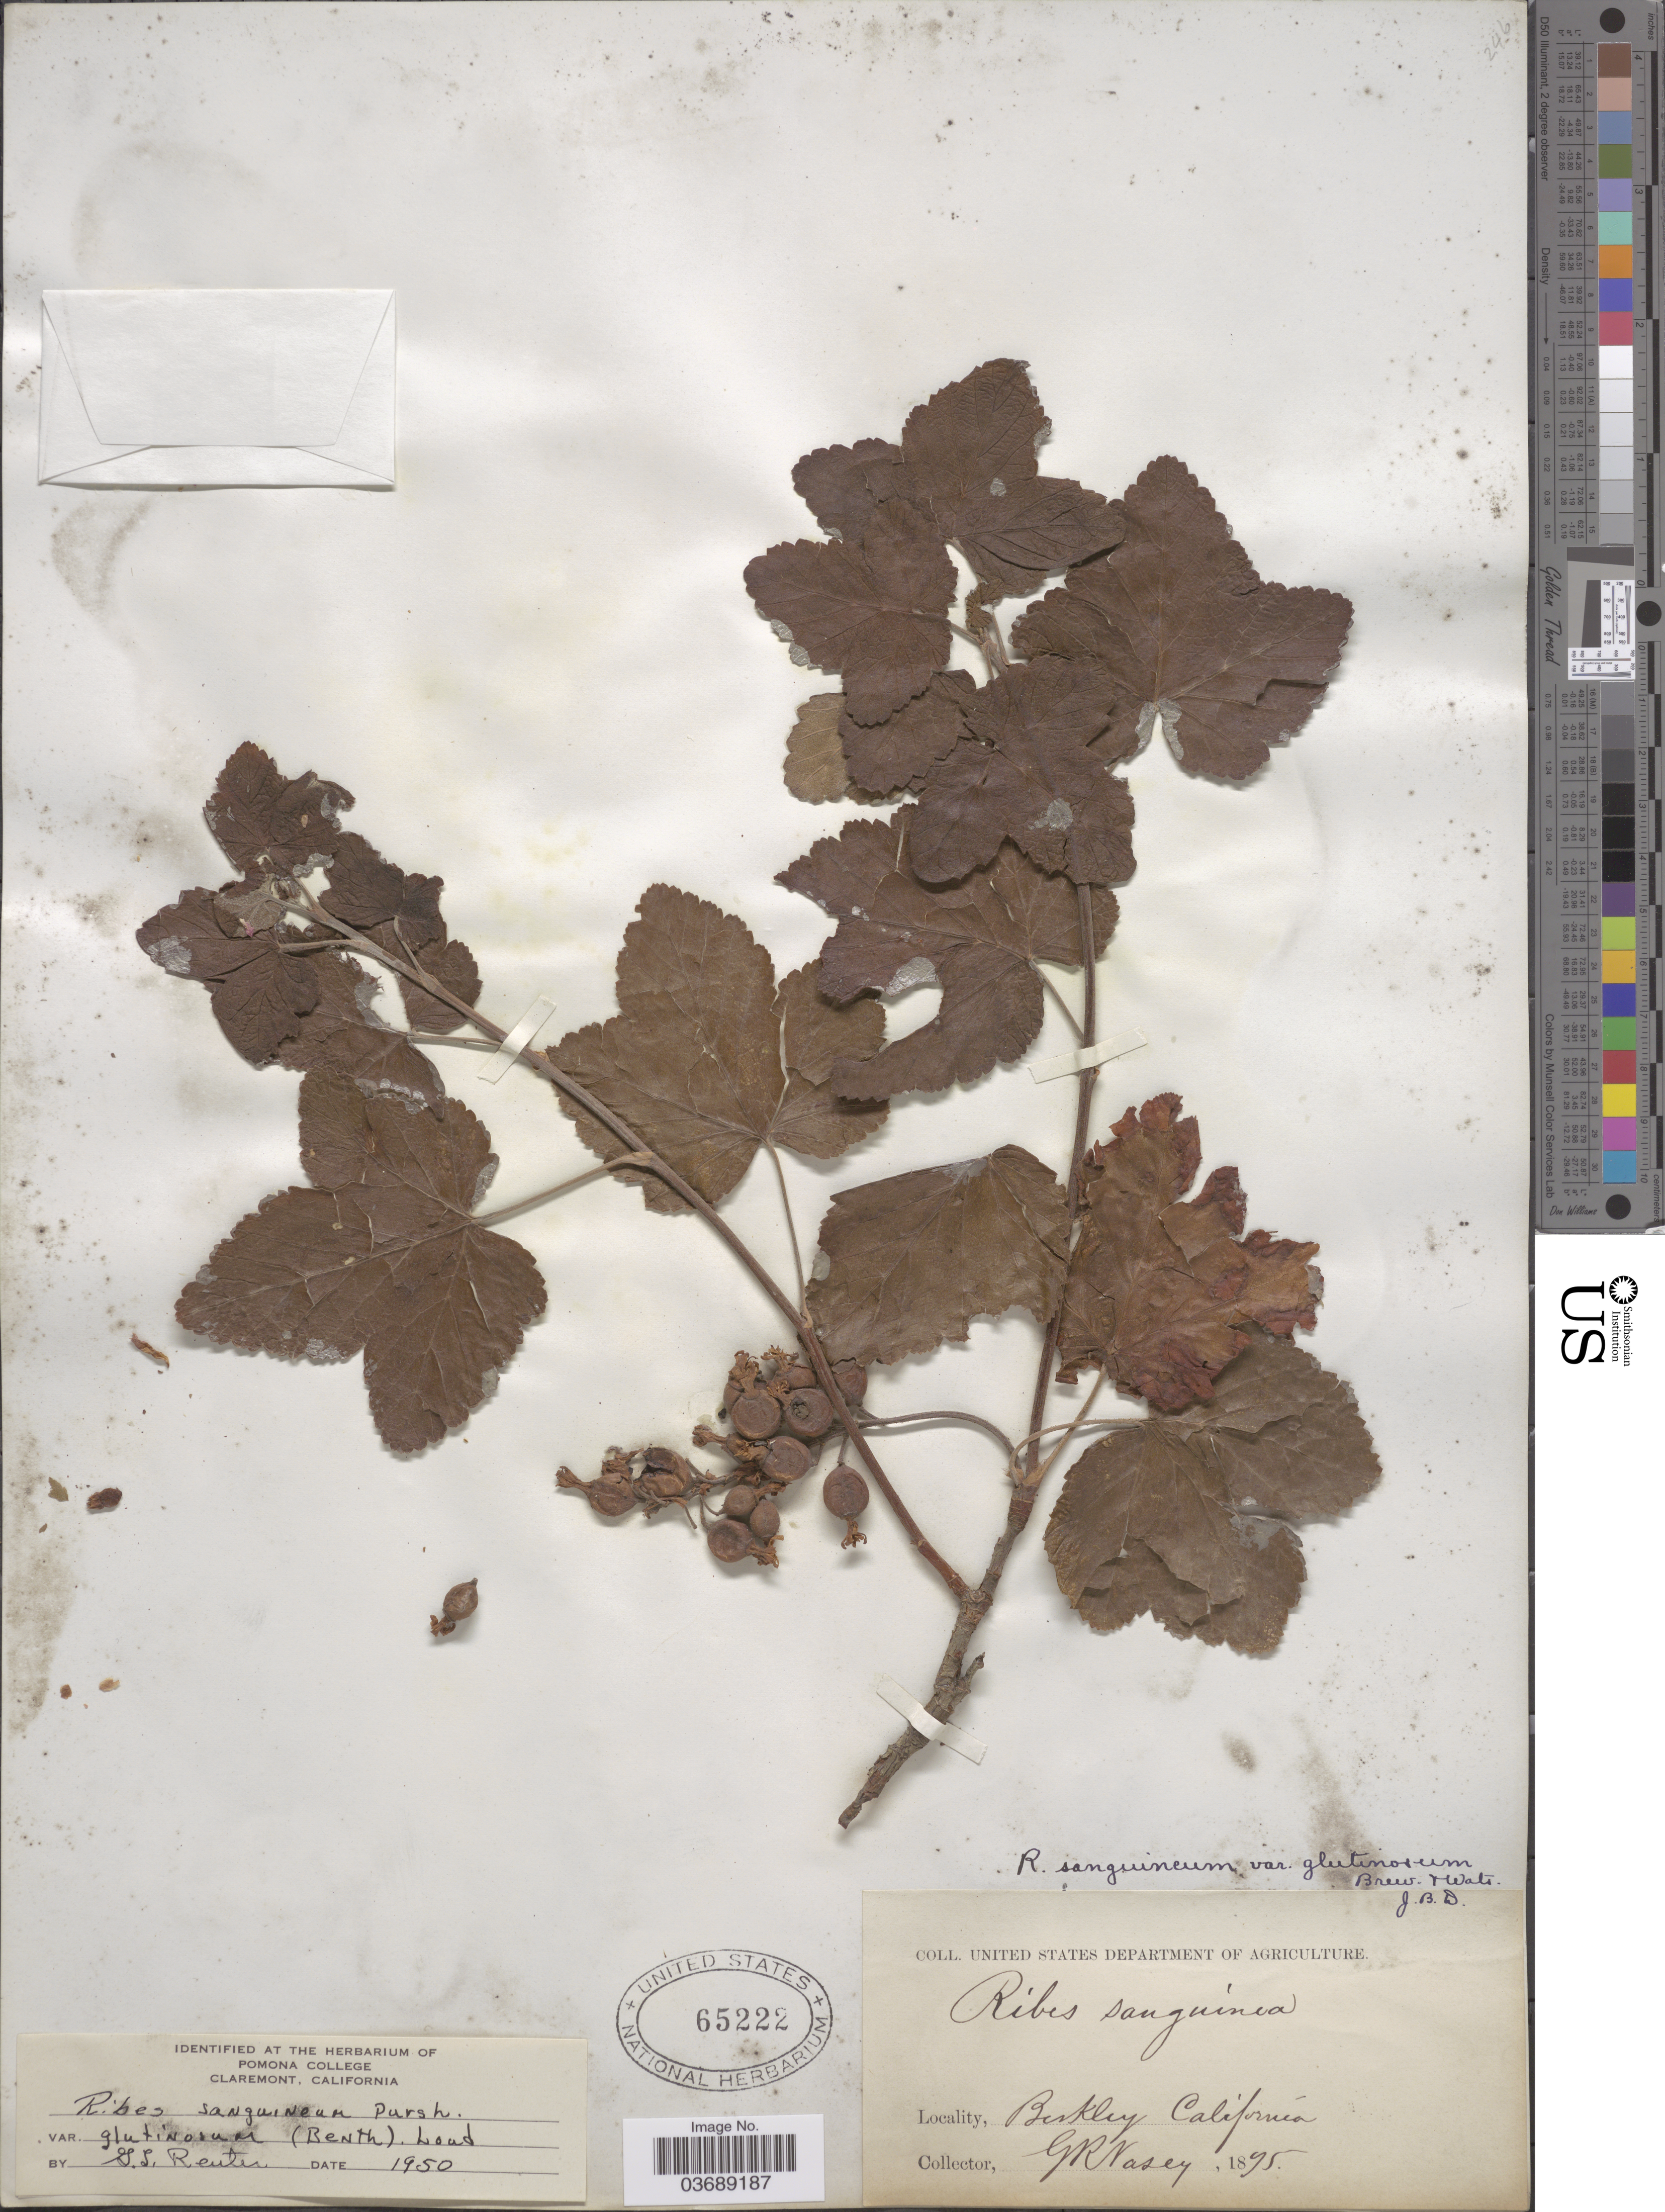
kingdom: Plantae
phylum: Tracheophyta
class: Magnoliopsida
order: Saxifragales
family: Grossulariaceae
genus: Ribes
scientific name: Ribes sanguineum var. glutinosum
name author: (Benth.) Loudon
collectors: G. R. Vasey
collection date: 1875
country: United States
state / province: California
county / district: Alameda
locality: Berkeley.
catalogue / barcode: US 65222